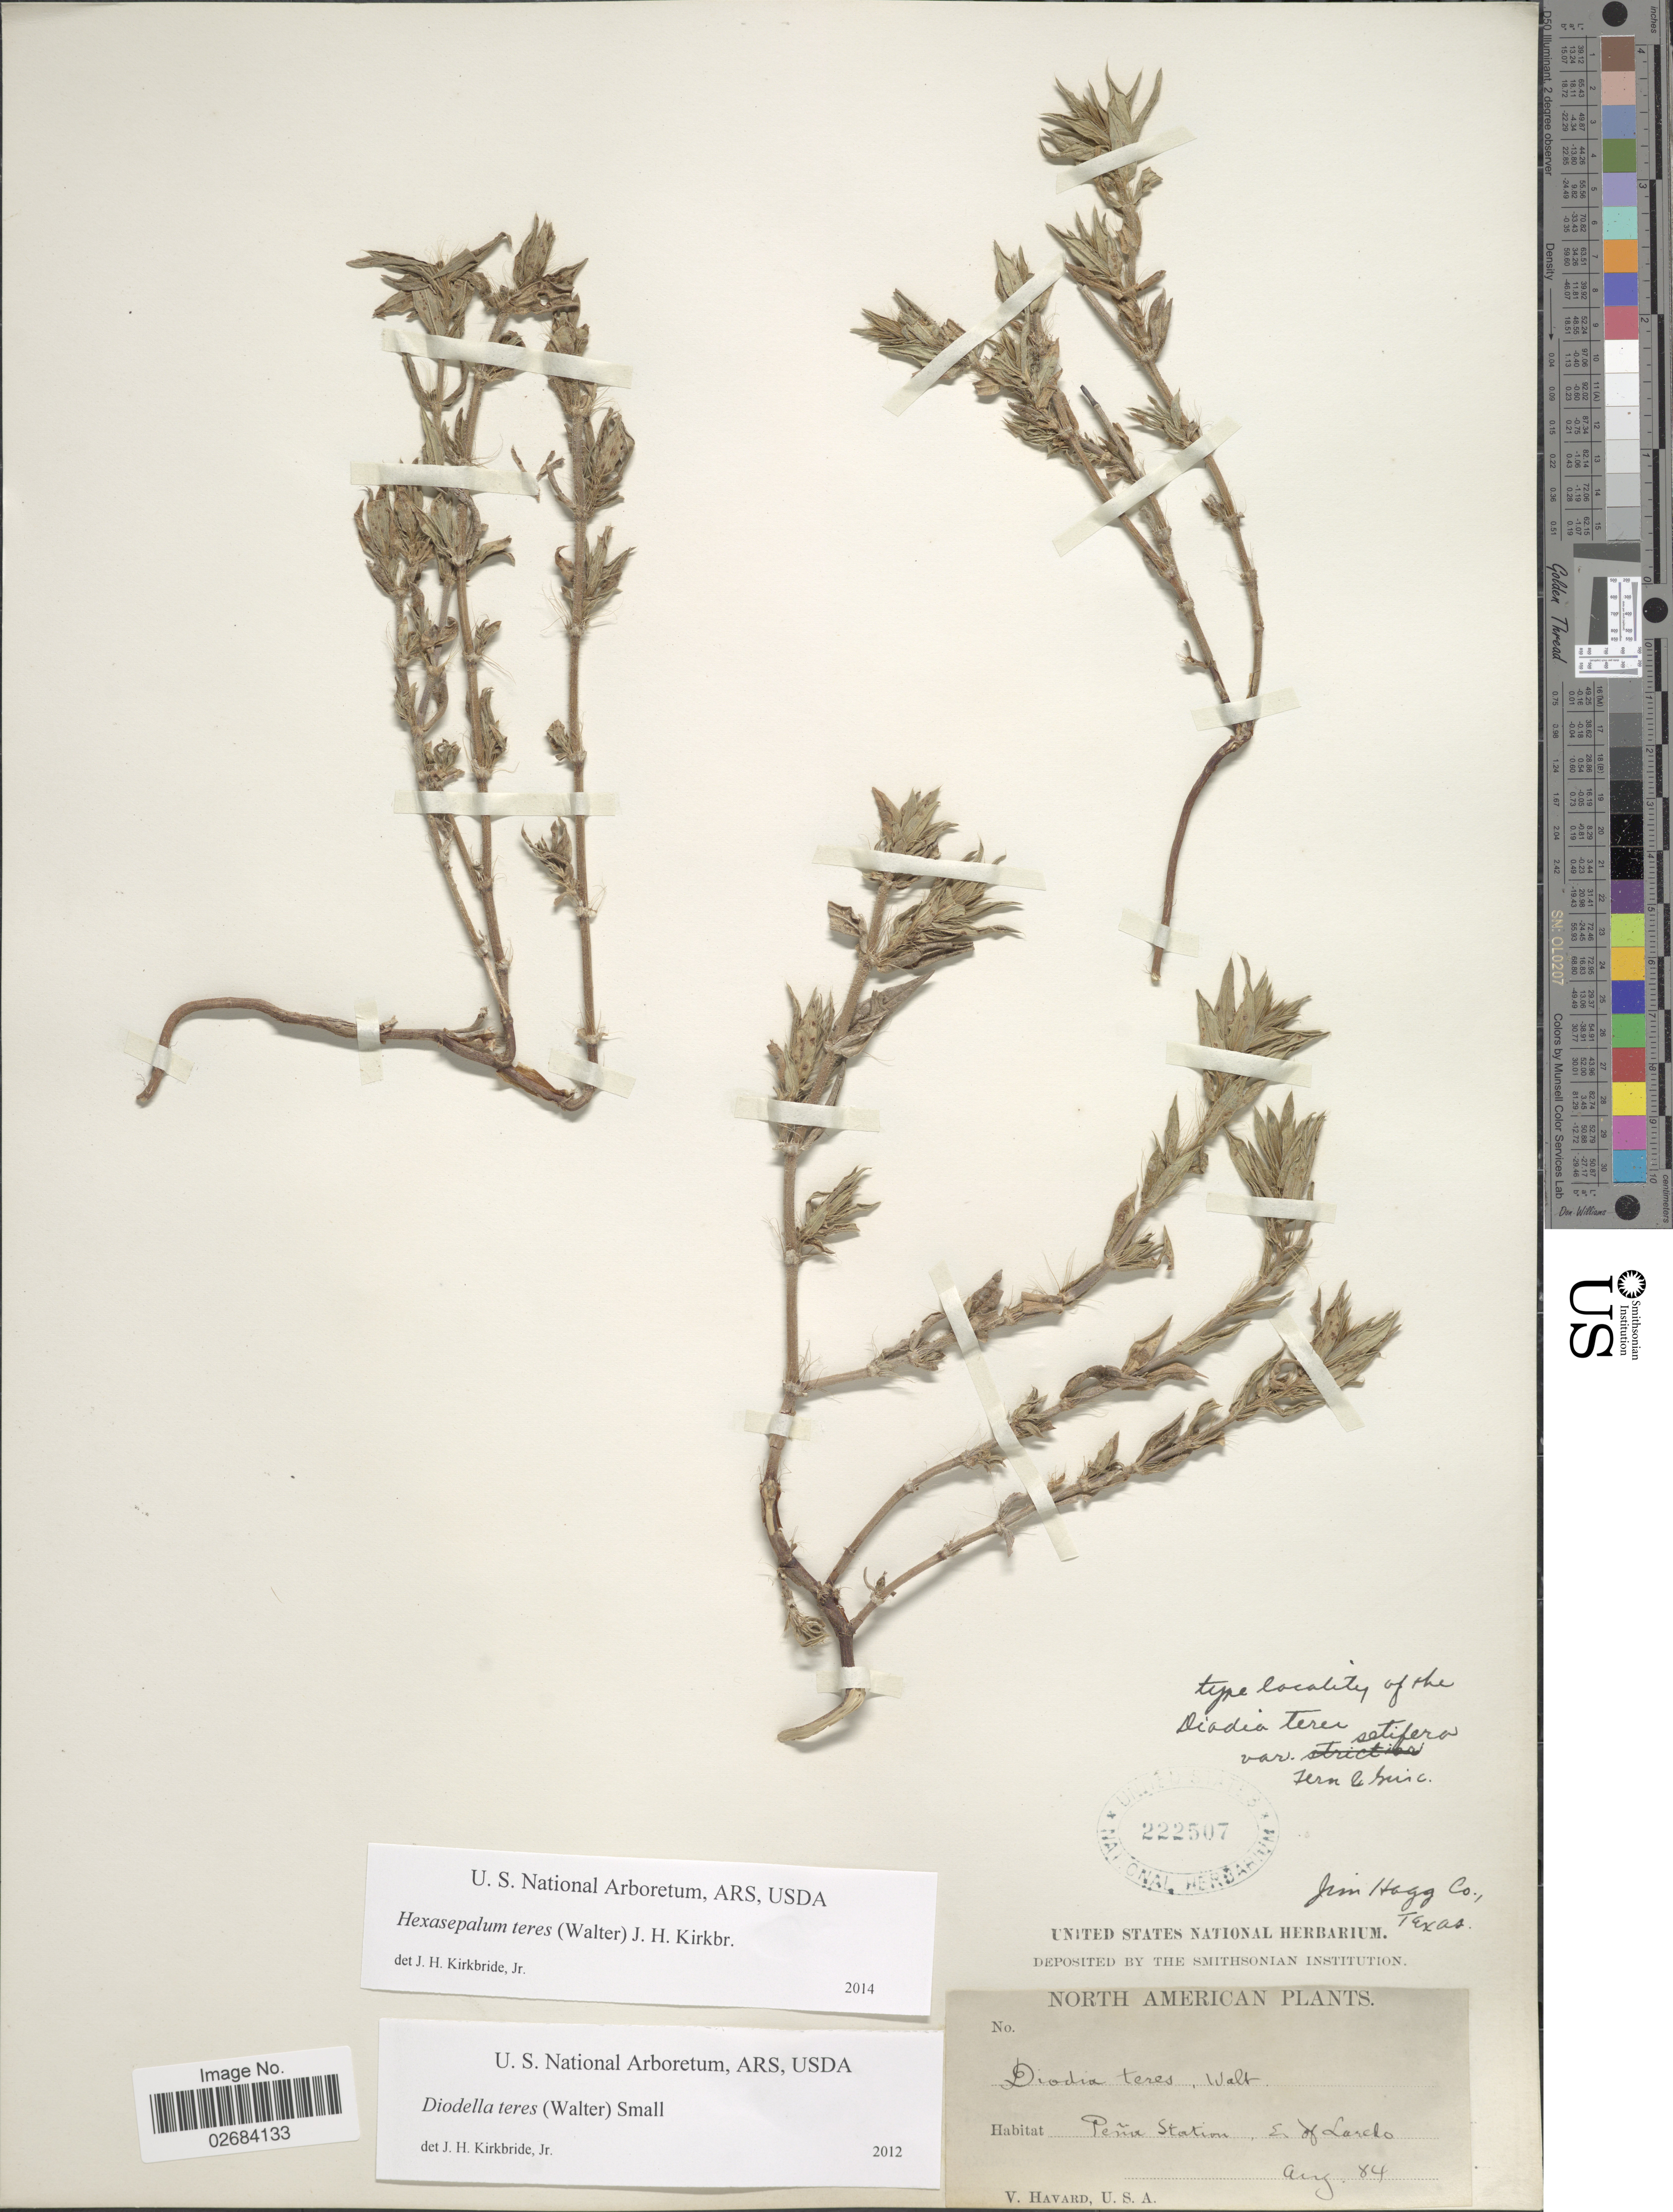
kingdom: Plantae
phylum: Tracheophyta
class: Magnoliopsida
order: Gentianales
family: Rubiaceae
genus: Diodia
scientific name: Diodia teres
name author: Walter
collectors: V. Havard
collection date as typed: Transcribed d/m/y: /8/84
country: United States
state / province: Texas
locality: Jim Hagg Co., Pena Station, E. of Laredo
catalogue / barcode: US 222507